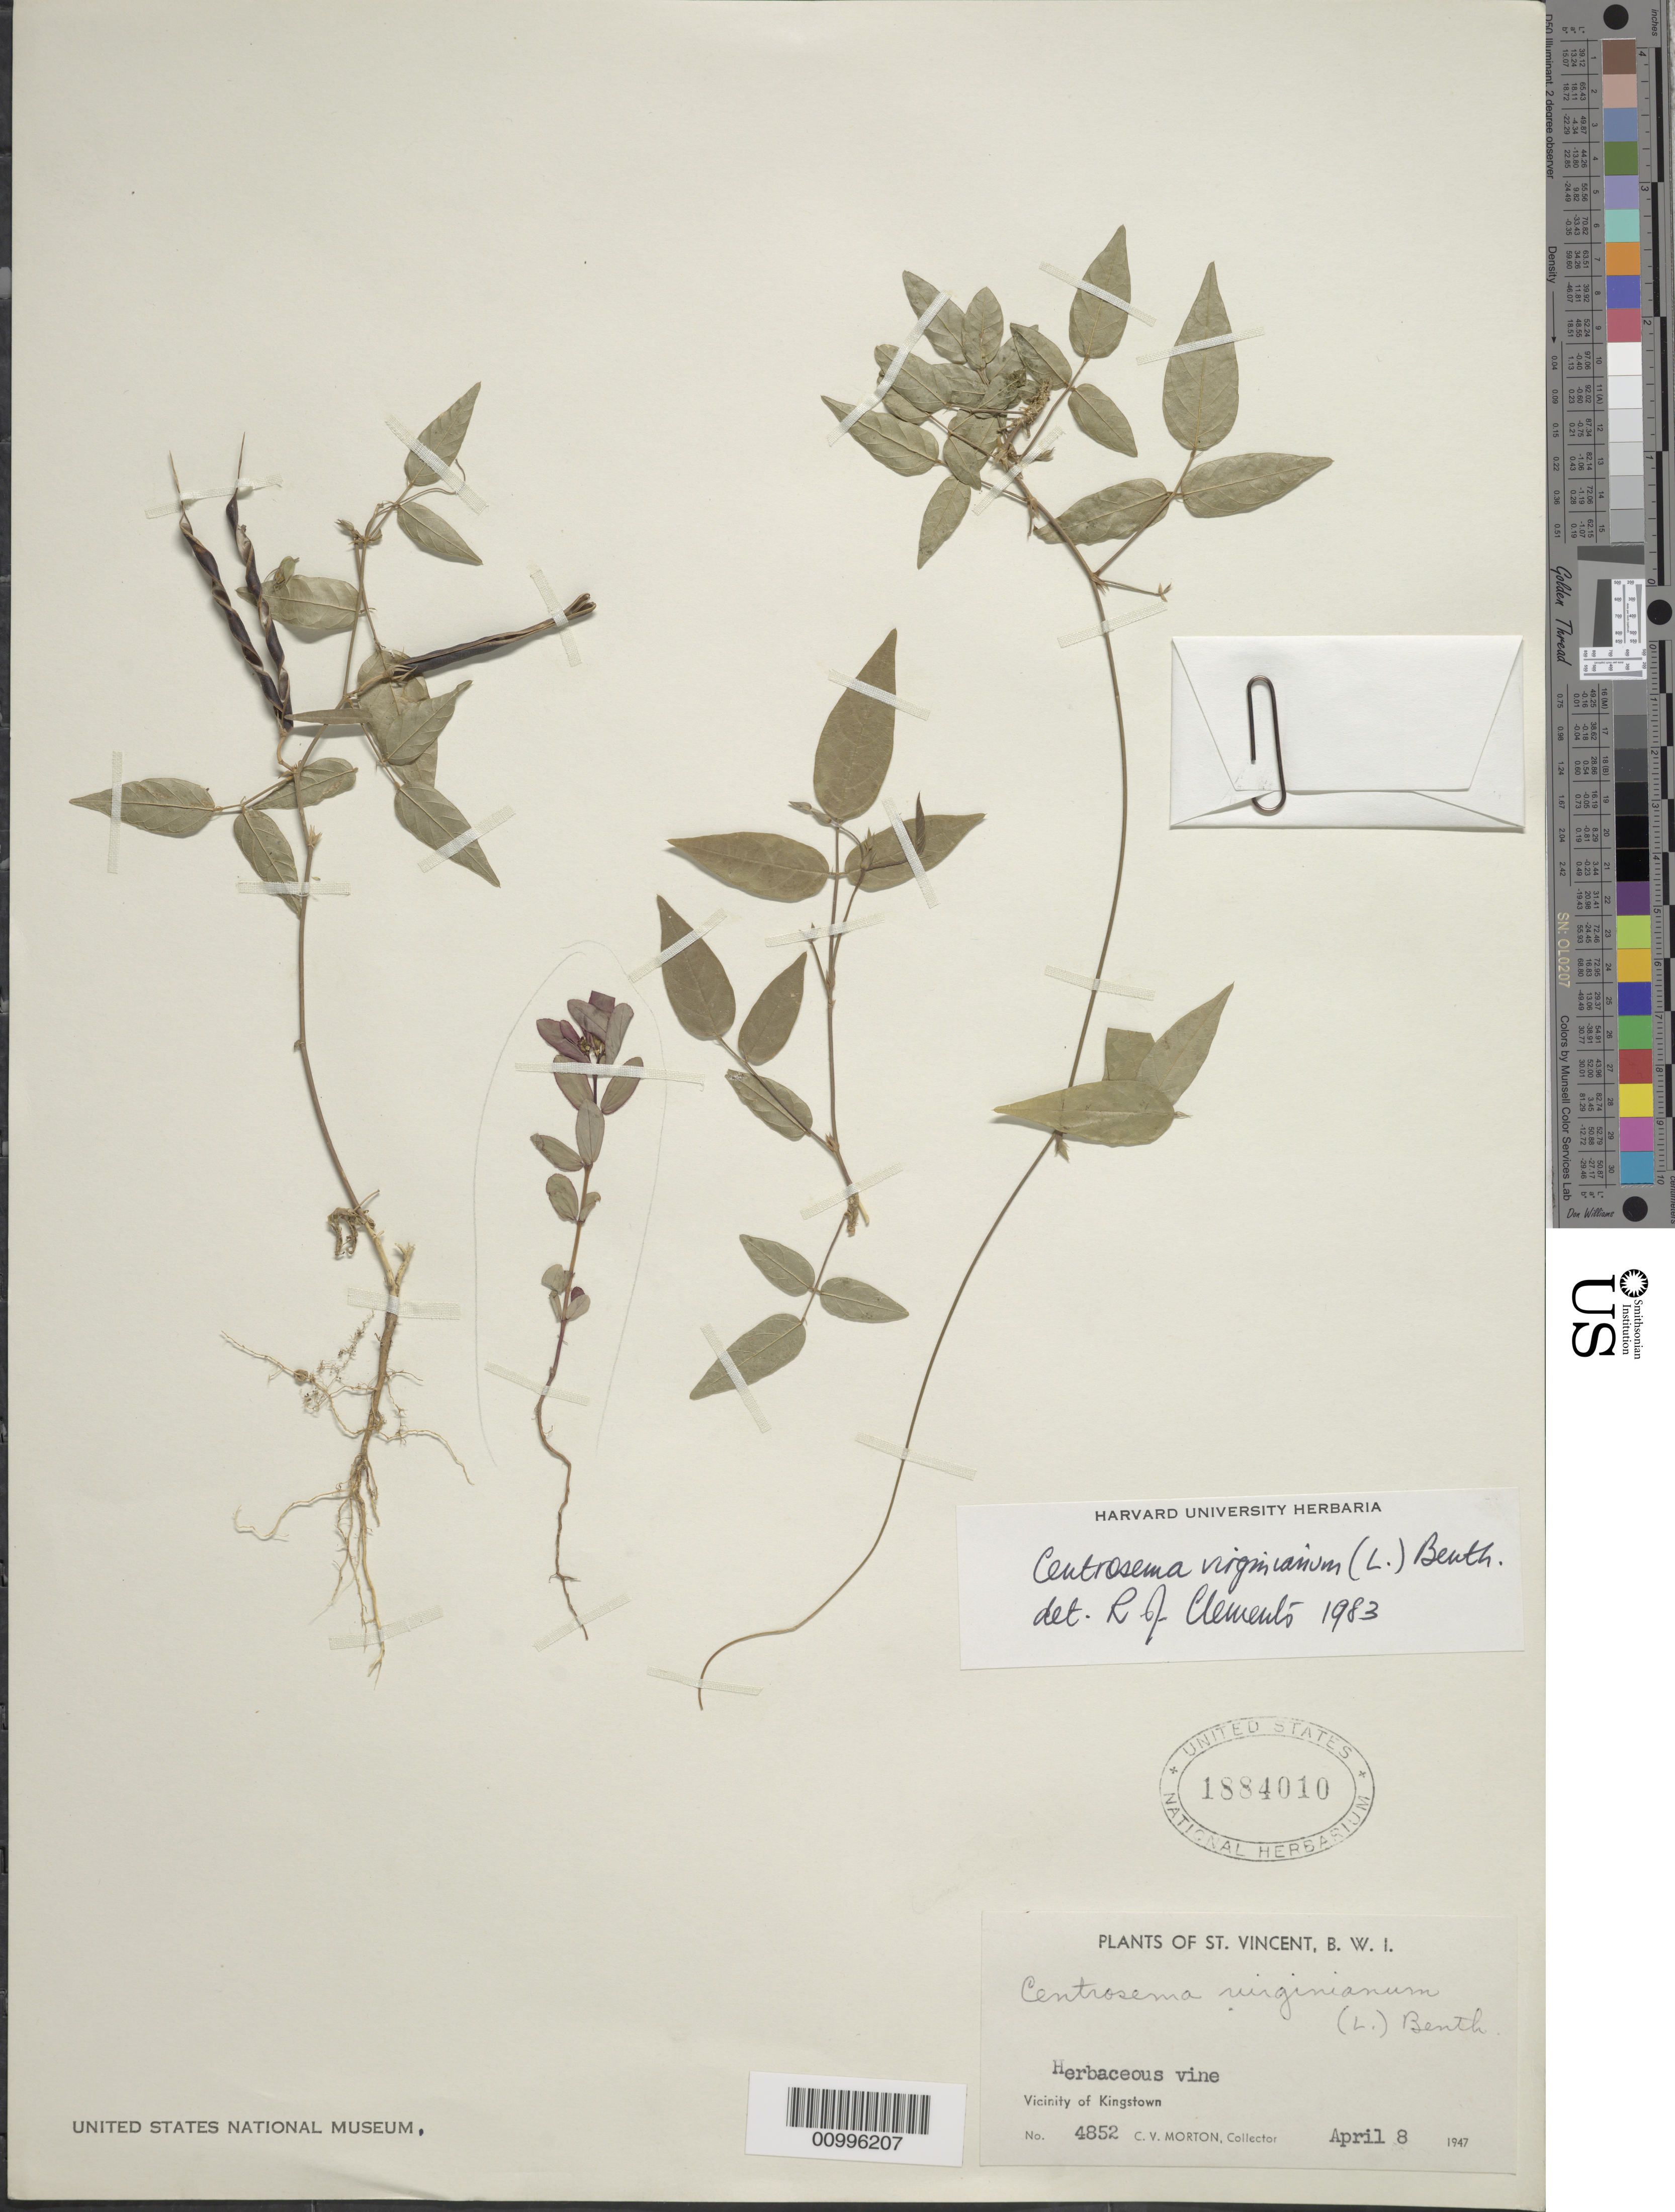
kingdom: Plantae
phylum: Tracheophyta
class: Magnoliopsida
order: Fabales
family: Fabaceae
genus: Centrosema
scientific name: Centrosema virginianum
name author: (L.) Benth.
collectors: C. V. Morton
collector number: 4852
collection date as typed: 05 Apr 1947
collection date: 1947-04-05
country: St. Vincent - Grenadines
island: St. Vincent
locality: Vicinity of Kingstown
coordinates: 0 N, 0 E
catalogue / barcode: US 1884010